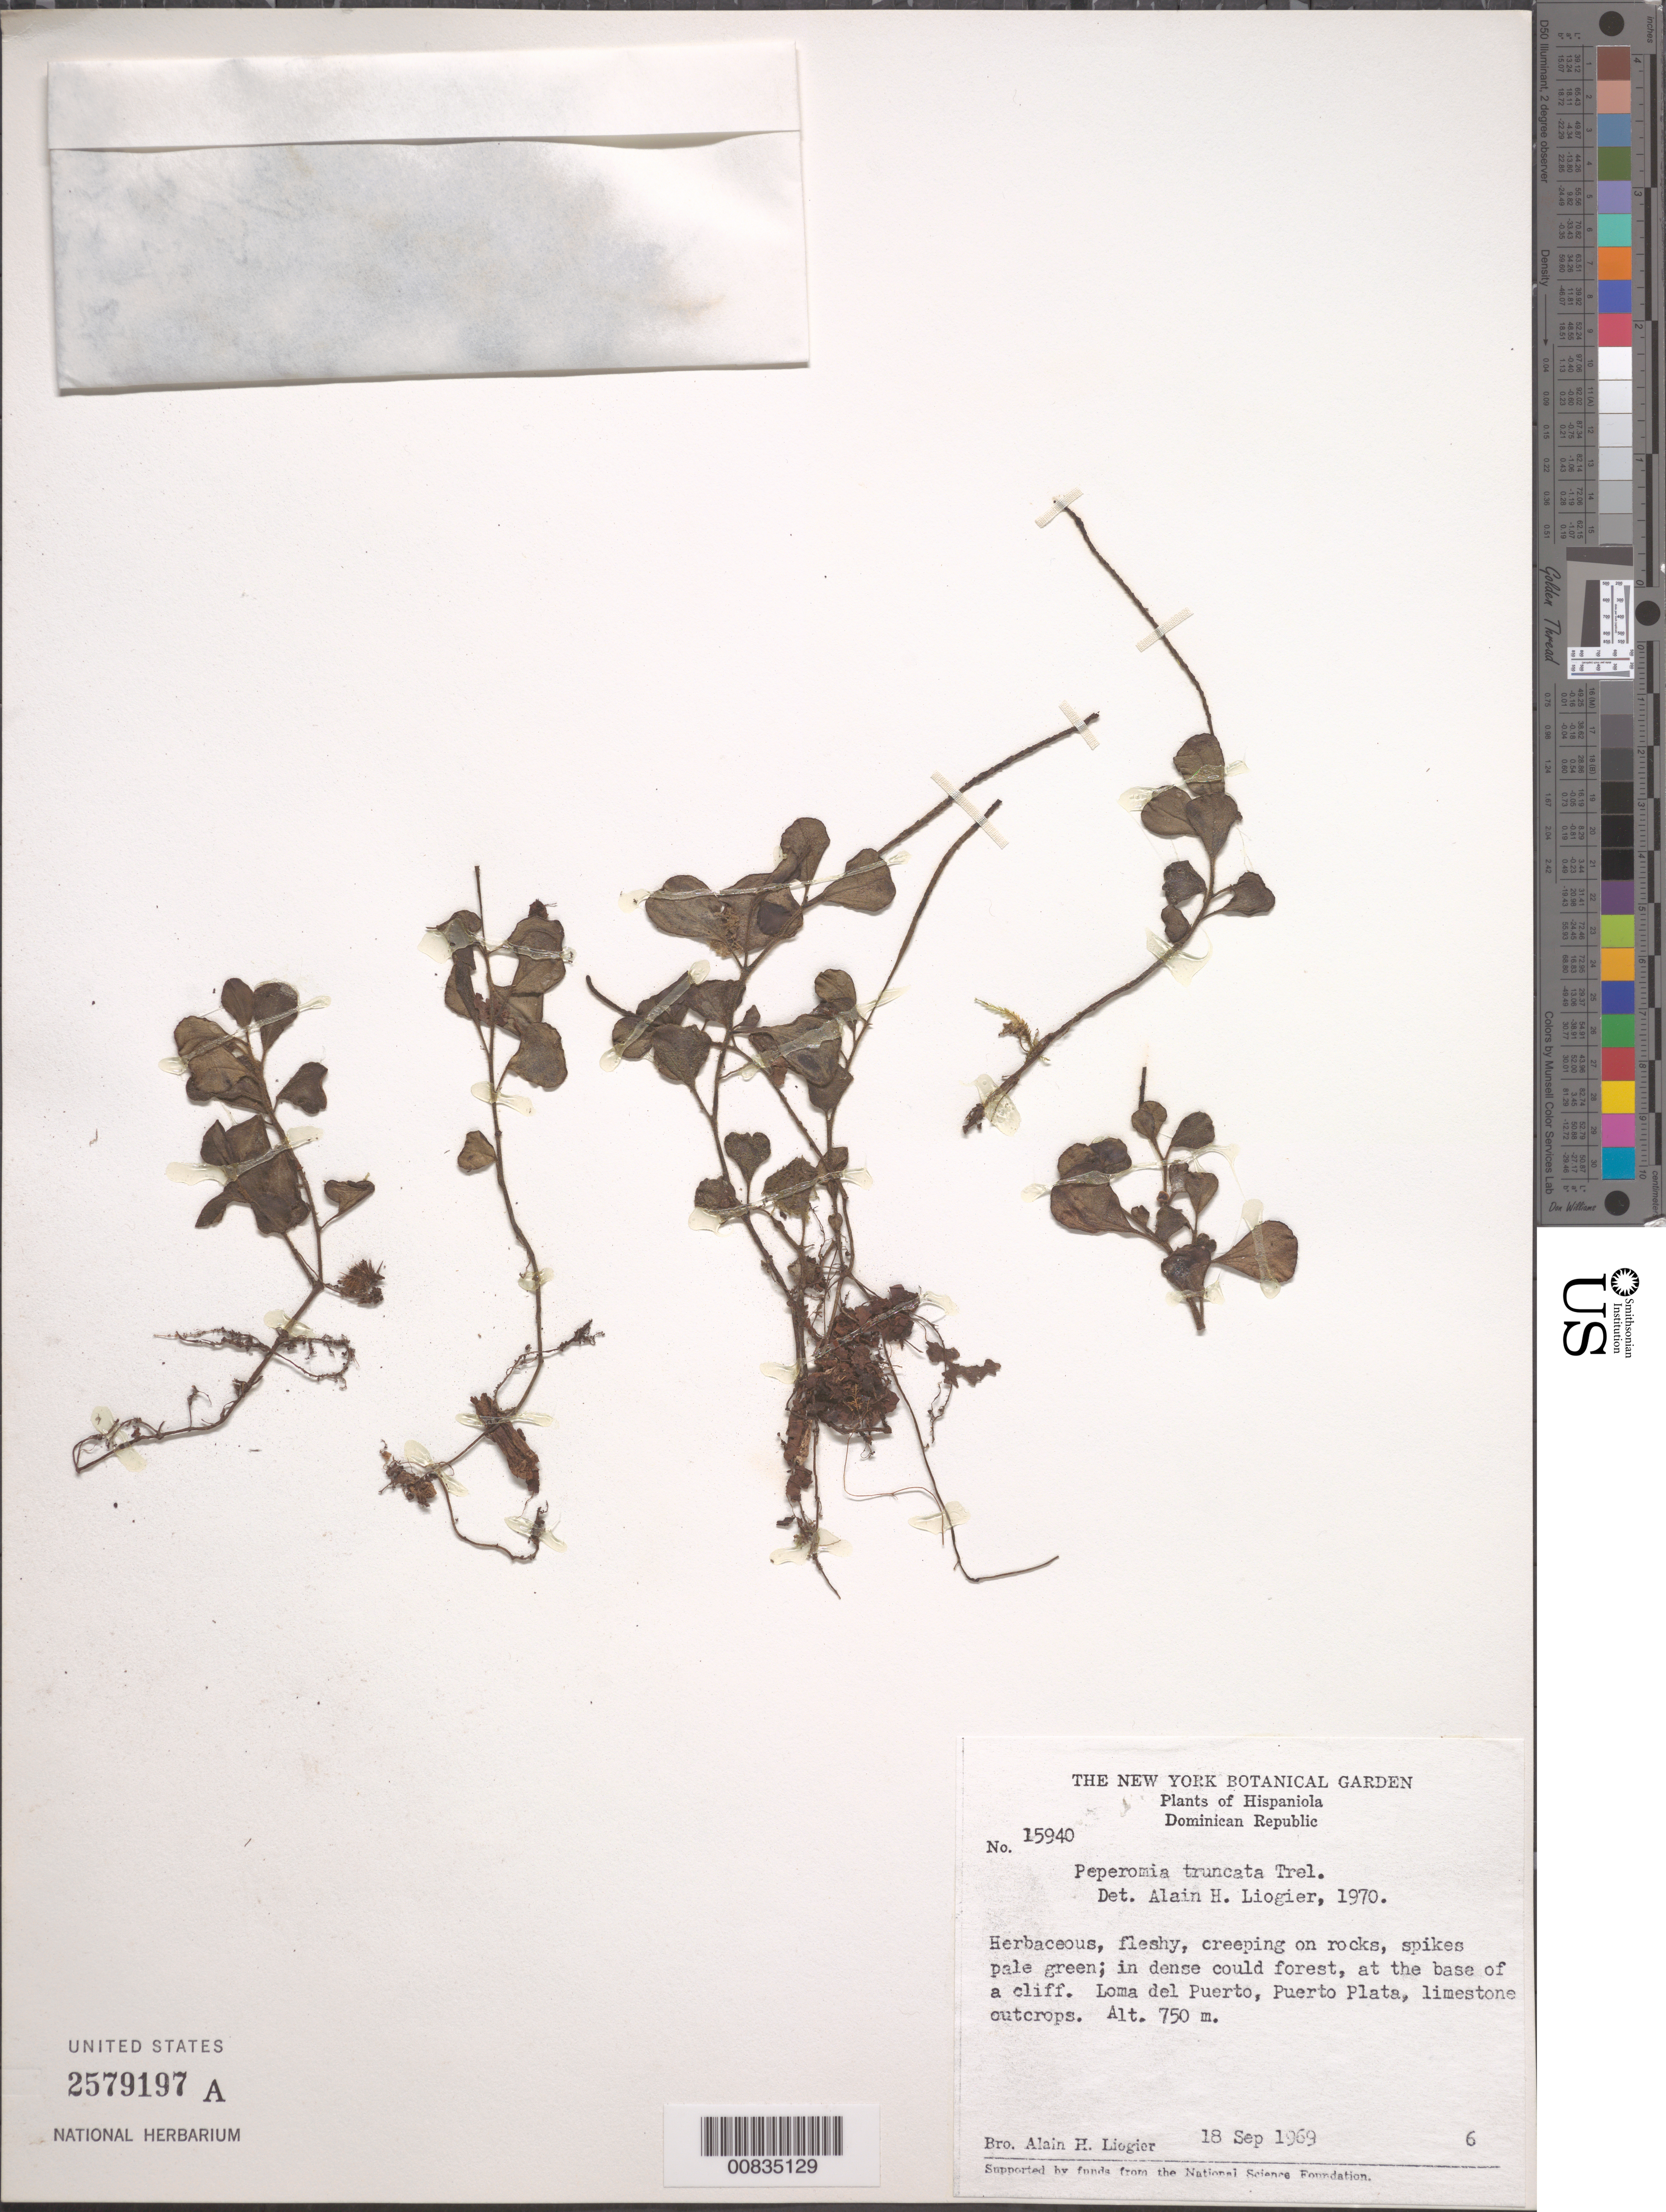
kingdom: Plantae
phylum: Tracheophyta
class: Magnoliopsida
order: Piperales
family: Piperaceae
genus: Peperomia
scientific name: Peperomia truncata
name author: Trel.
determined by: Liogier, Alain H.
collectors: A. H. Liogier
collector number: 15940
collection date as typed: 18 Sep 1969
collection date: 1969-09-18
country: Dominican Republic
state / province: Puerto Plata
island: Hispaniola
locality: At the base of a cliff. Loma del Puerto, Puerto Plata.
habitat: Creeping on rocks. In dense cloud forest, limestone outcrops.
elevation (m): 750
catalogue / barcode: US 2579197A